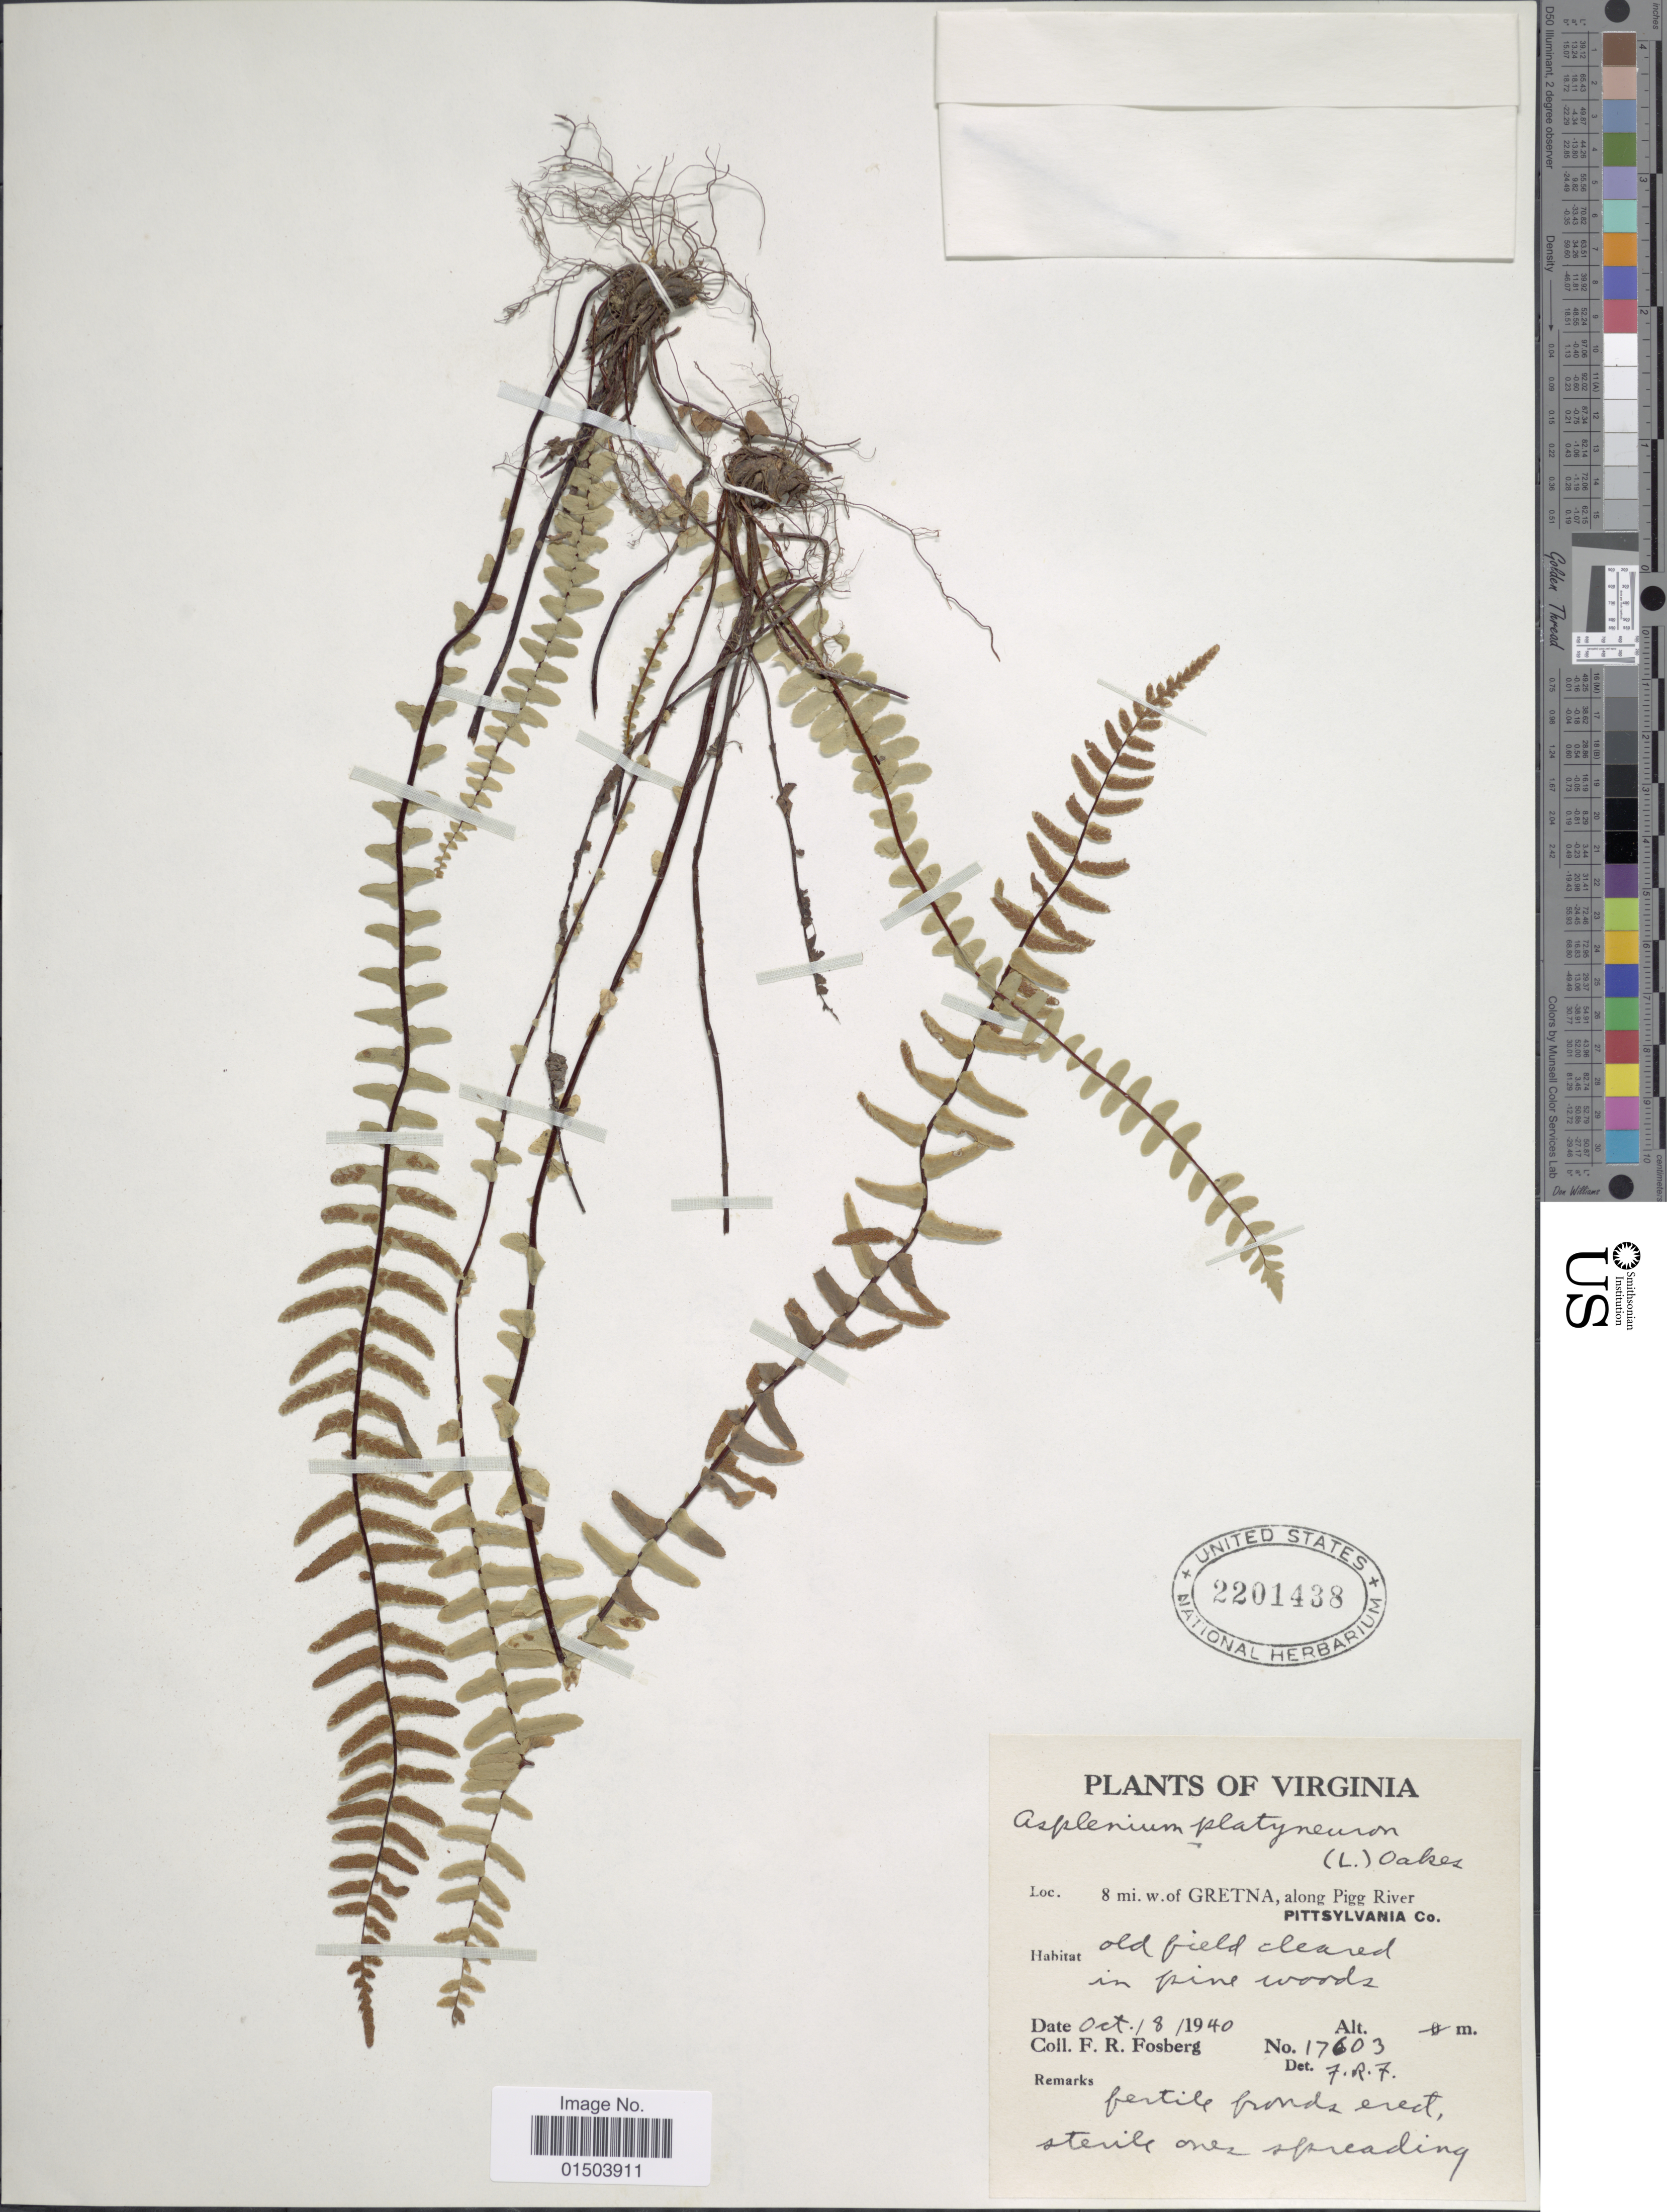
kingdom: Plantae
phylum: Tracheophyta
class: Polypodiopsida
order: Polypodiales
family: Aspleniaceae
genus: Asplenium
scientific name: Asplenium platyneuron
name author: (L.) Britton, Stearns & Poggenb.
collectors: F. R. Fosberg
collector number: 17603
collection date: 1940-10-08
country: United States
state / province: Virginia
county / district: Pittsylvania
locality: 8 mi. w. of Gretna, along Pigg River.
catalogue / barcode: US 2201438